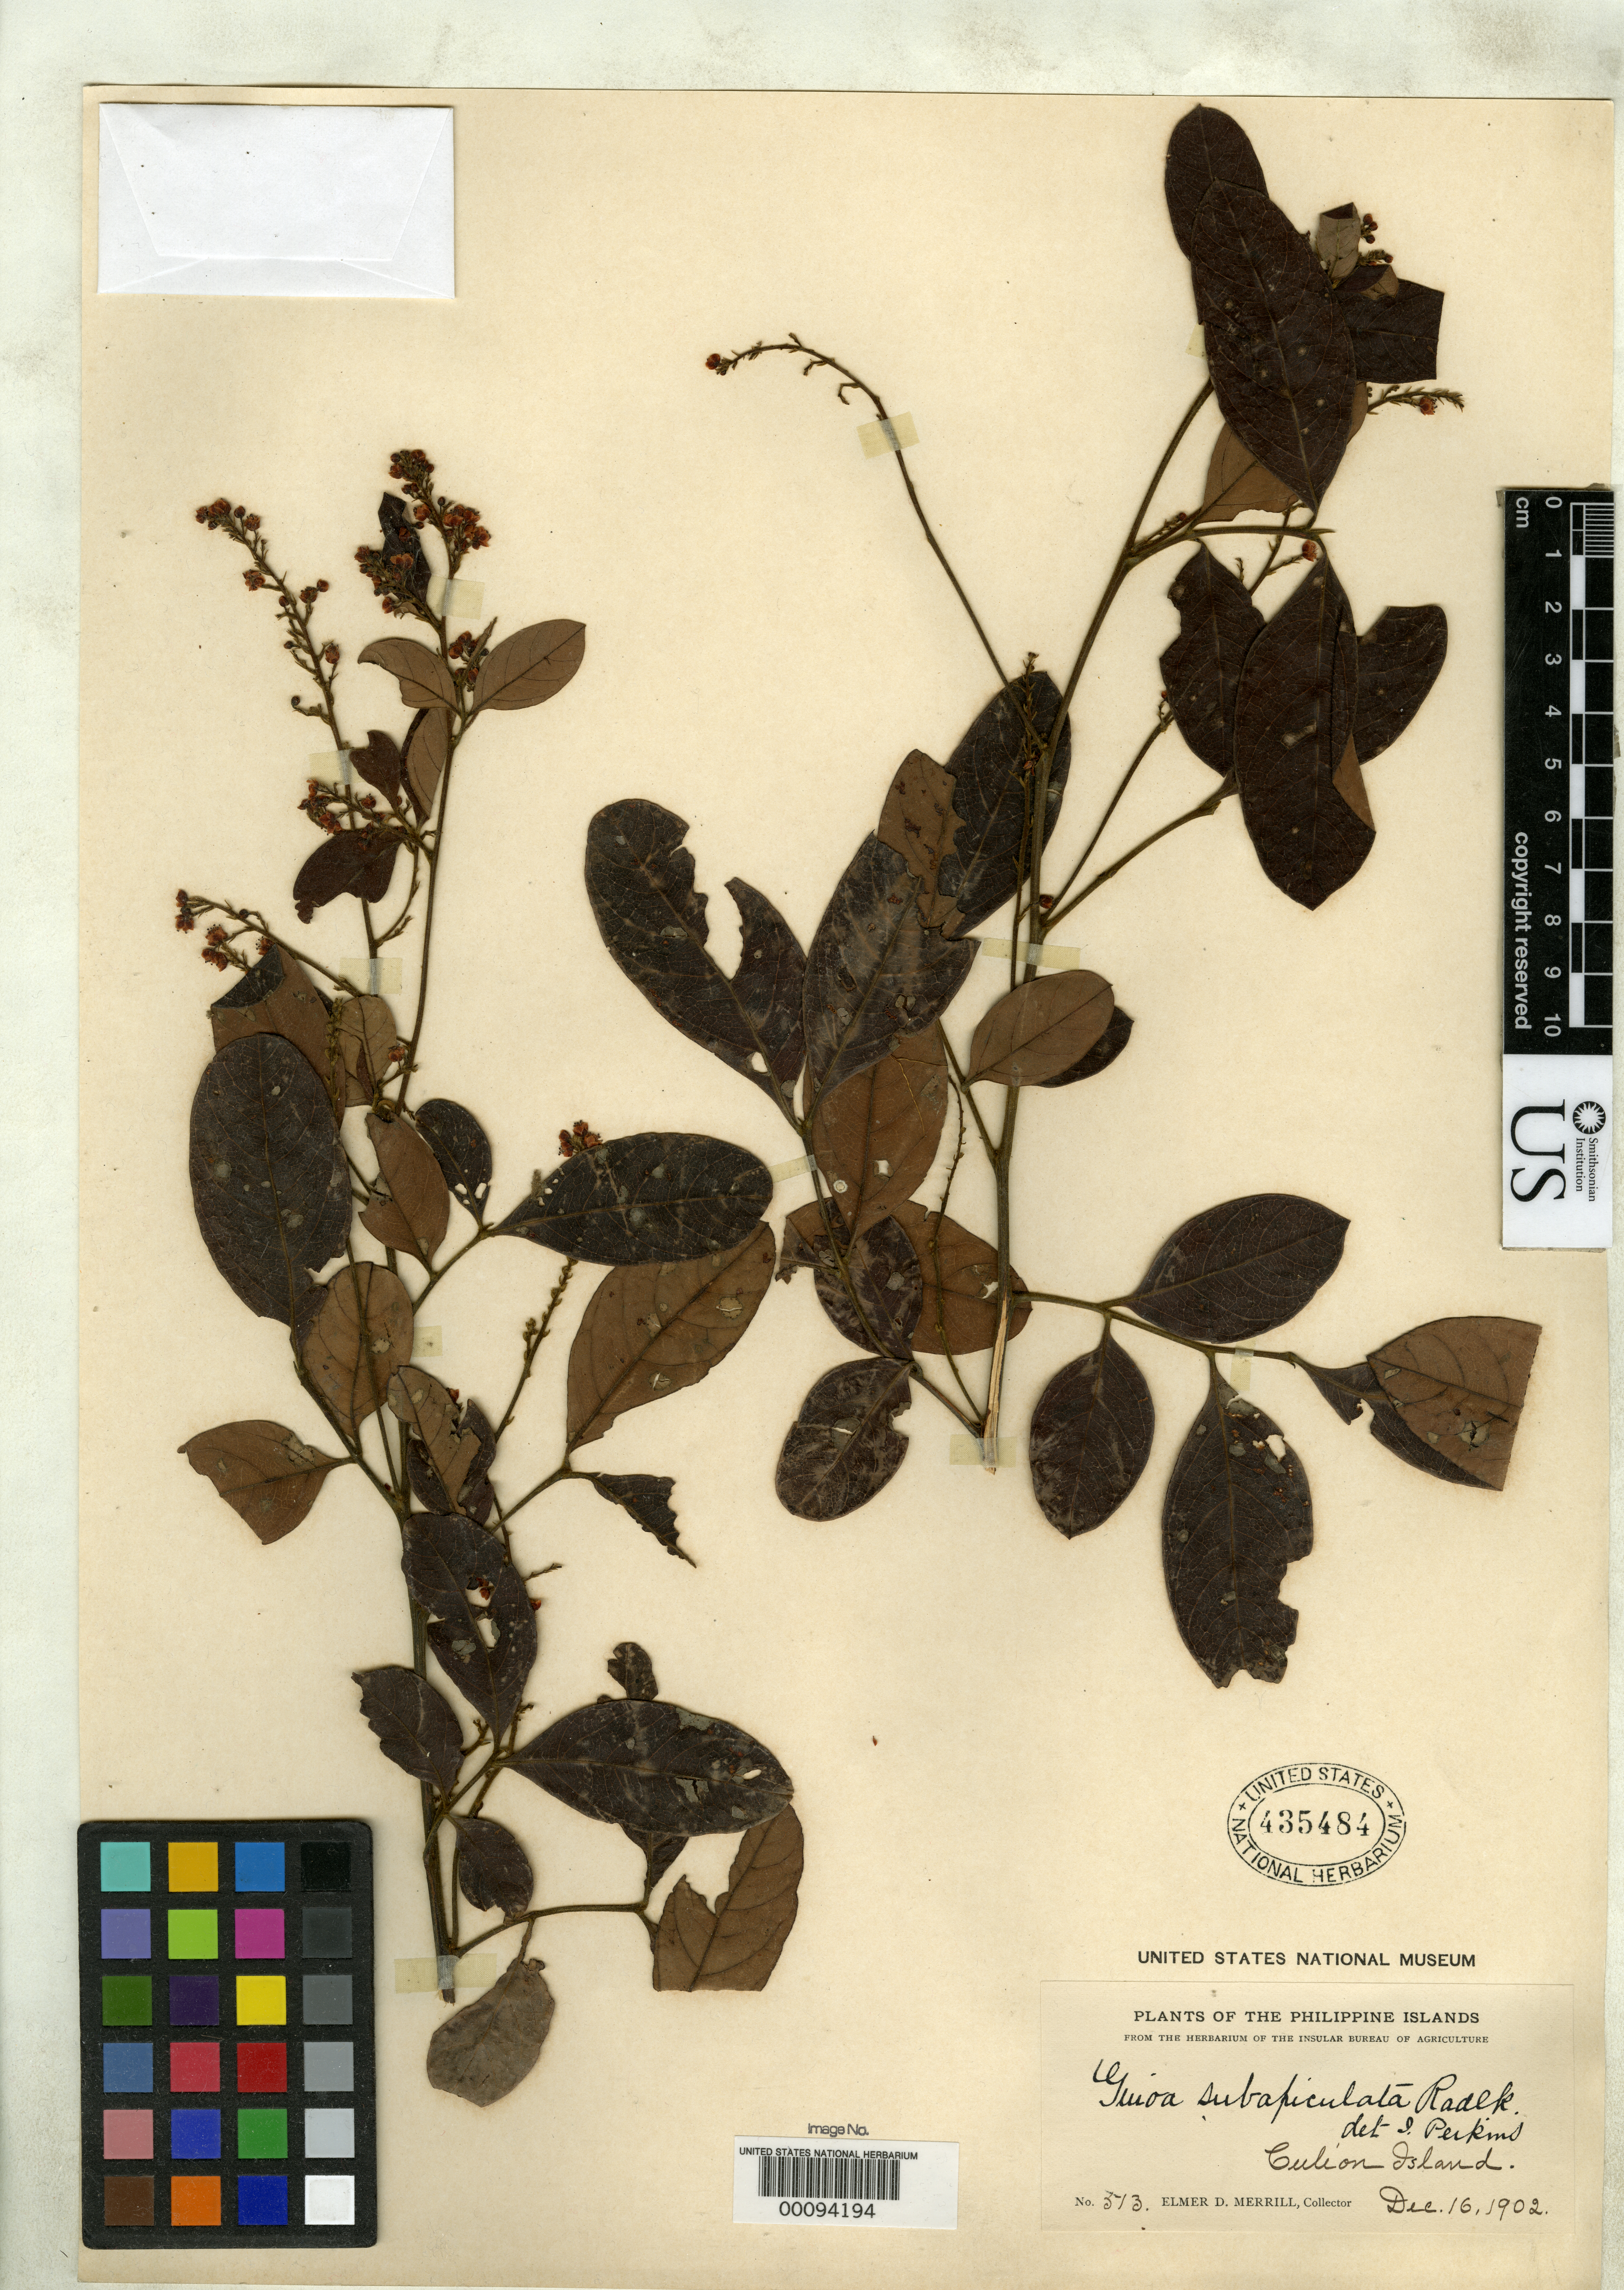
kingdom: Plantae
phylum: Tracheophyta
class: Magnoliopsida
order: Sapindales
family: Sapindaceae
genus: Guioa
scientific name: Guioa subapiculata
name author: Radlk. in Perkins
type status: Isotype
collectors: E. D. Merrill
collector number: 513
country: Philippines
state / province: Mimaropa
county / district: Palawan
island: Culion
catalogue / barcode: US 435484